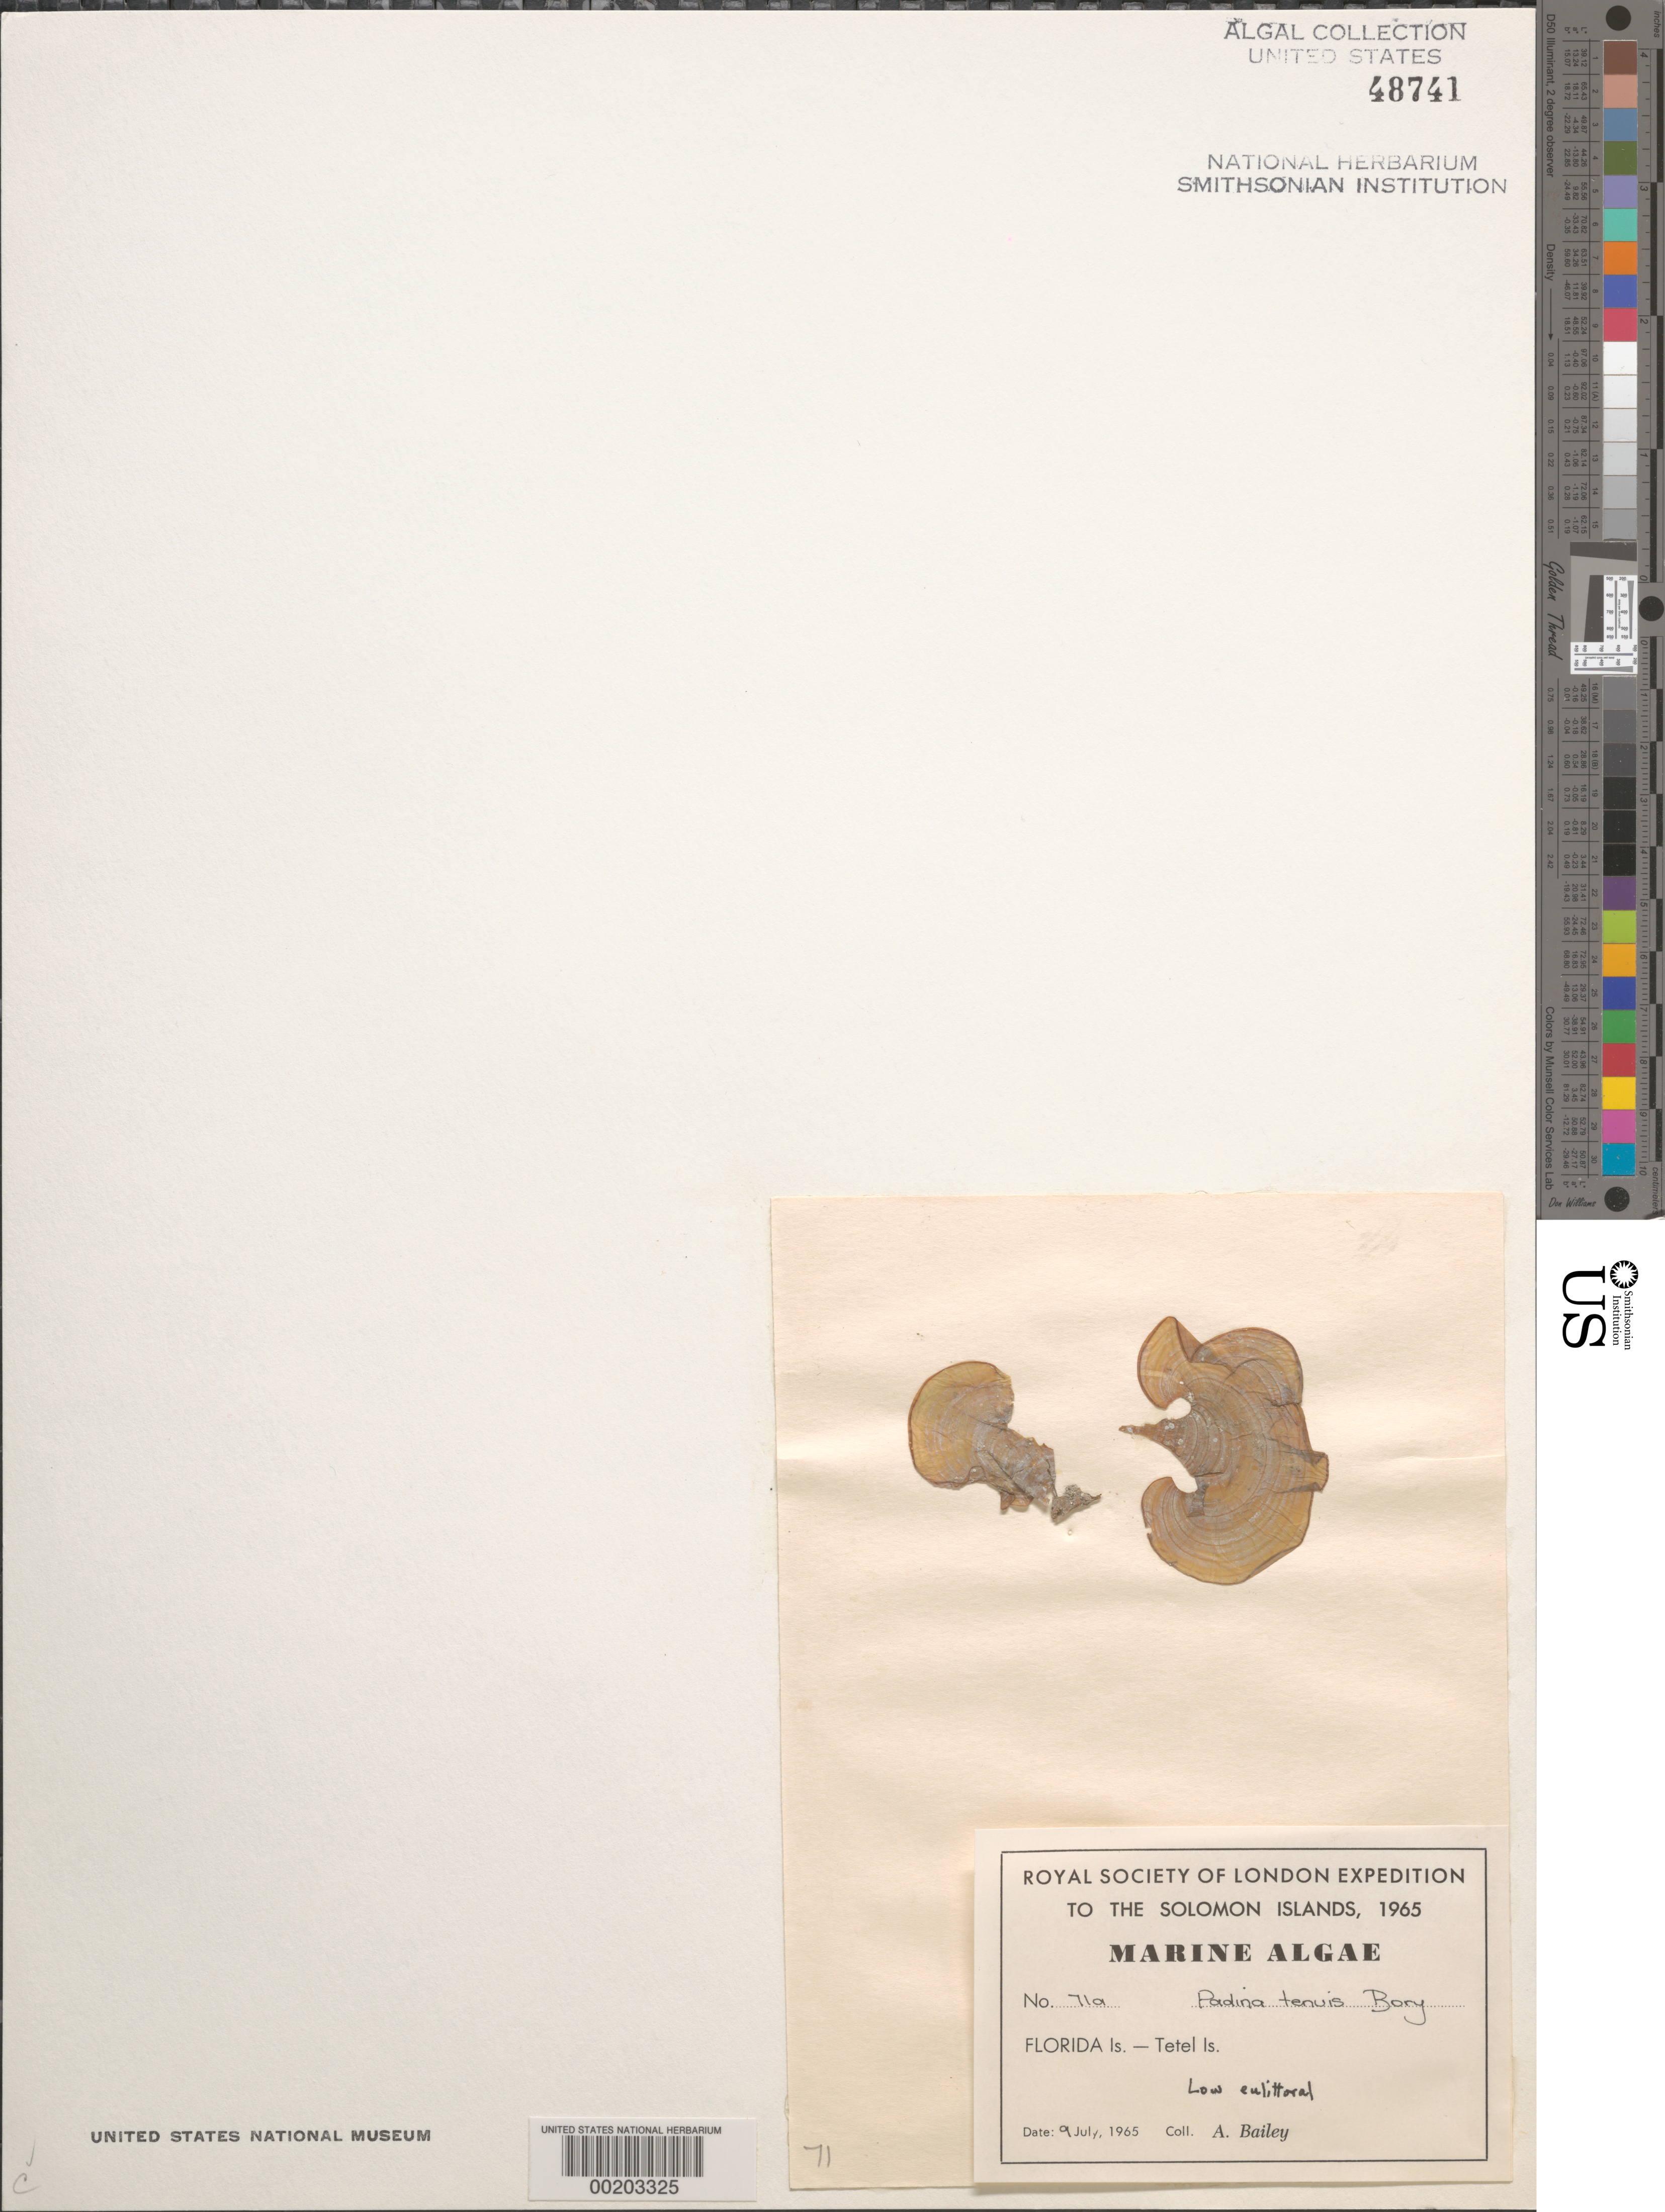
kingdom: Chromista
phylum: Ochrophyta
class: Phaeophyceae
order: Dictyotales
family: Dictyotaceae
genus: Padina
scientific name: Padina boryana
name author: Thivy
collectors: A. Bailey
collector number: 71a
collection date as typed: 09 Jul 1965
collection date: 1965-07-09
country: Solomon Islands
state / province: Central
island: Tete [Tetel]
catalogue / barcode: US 48741